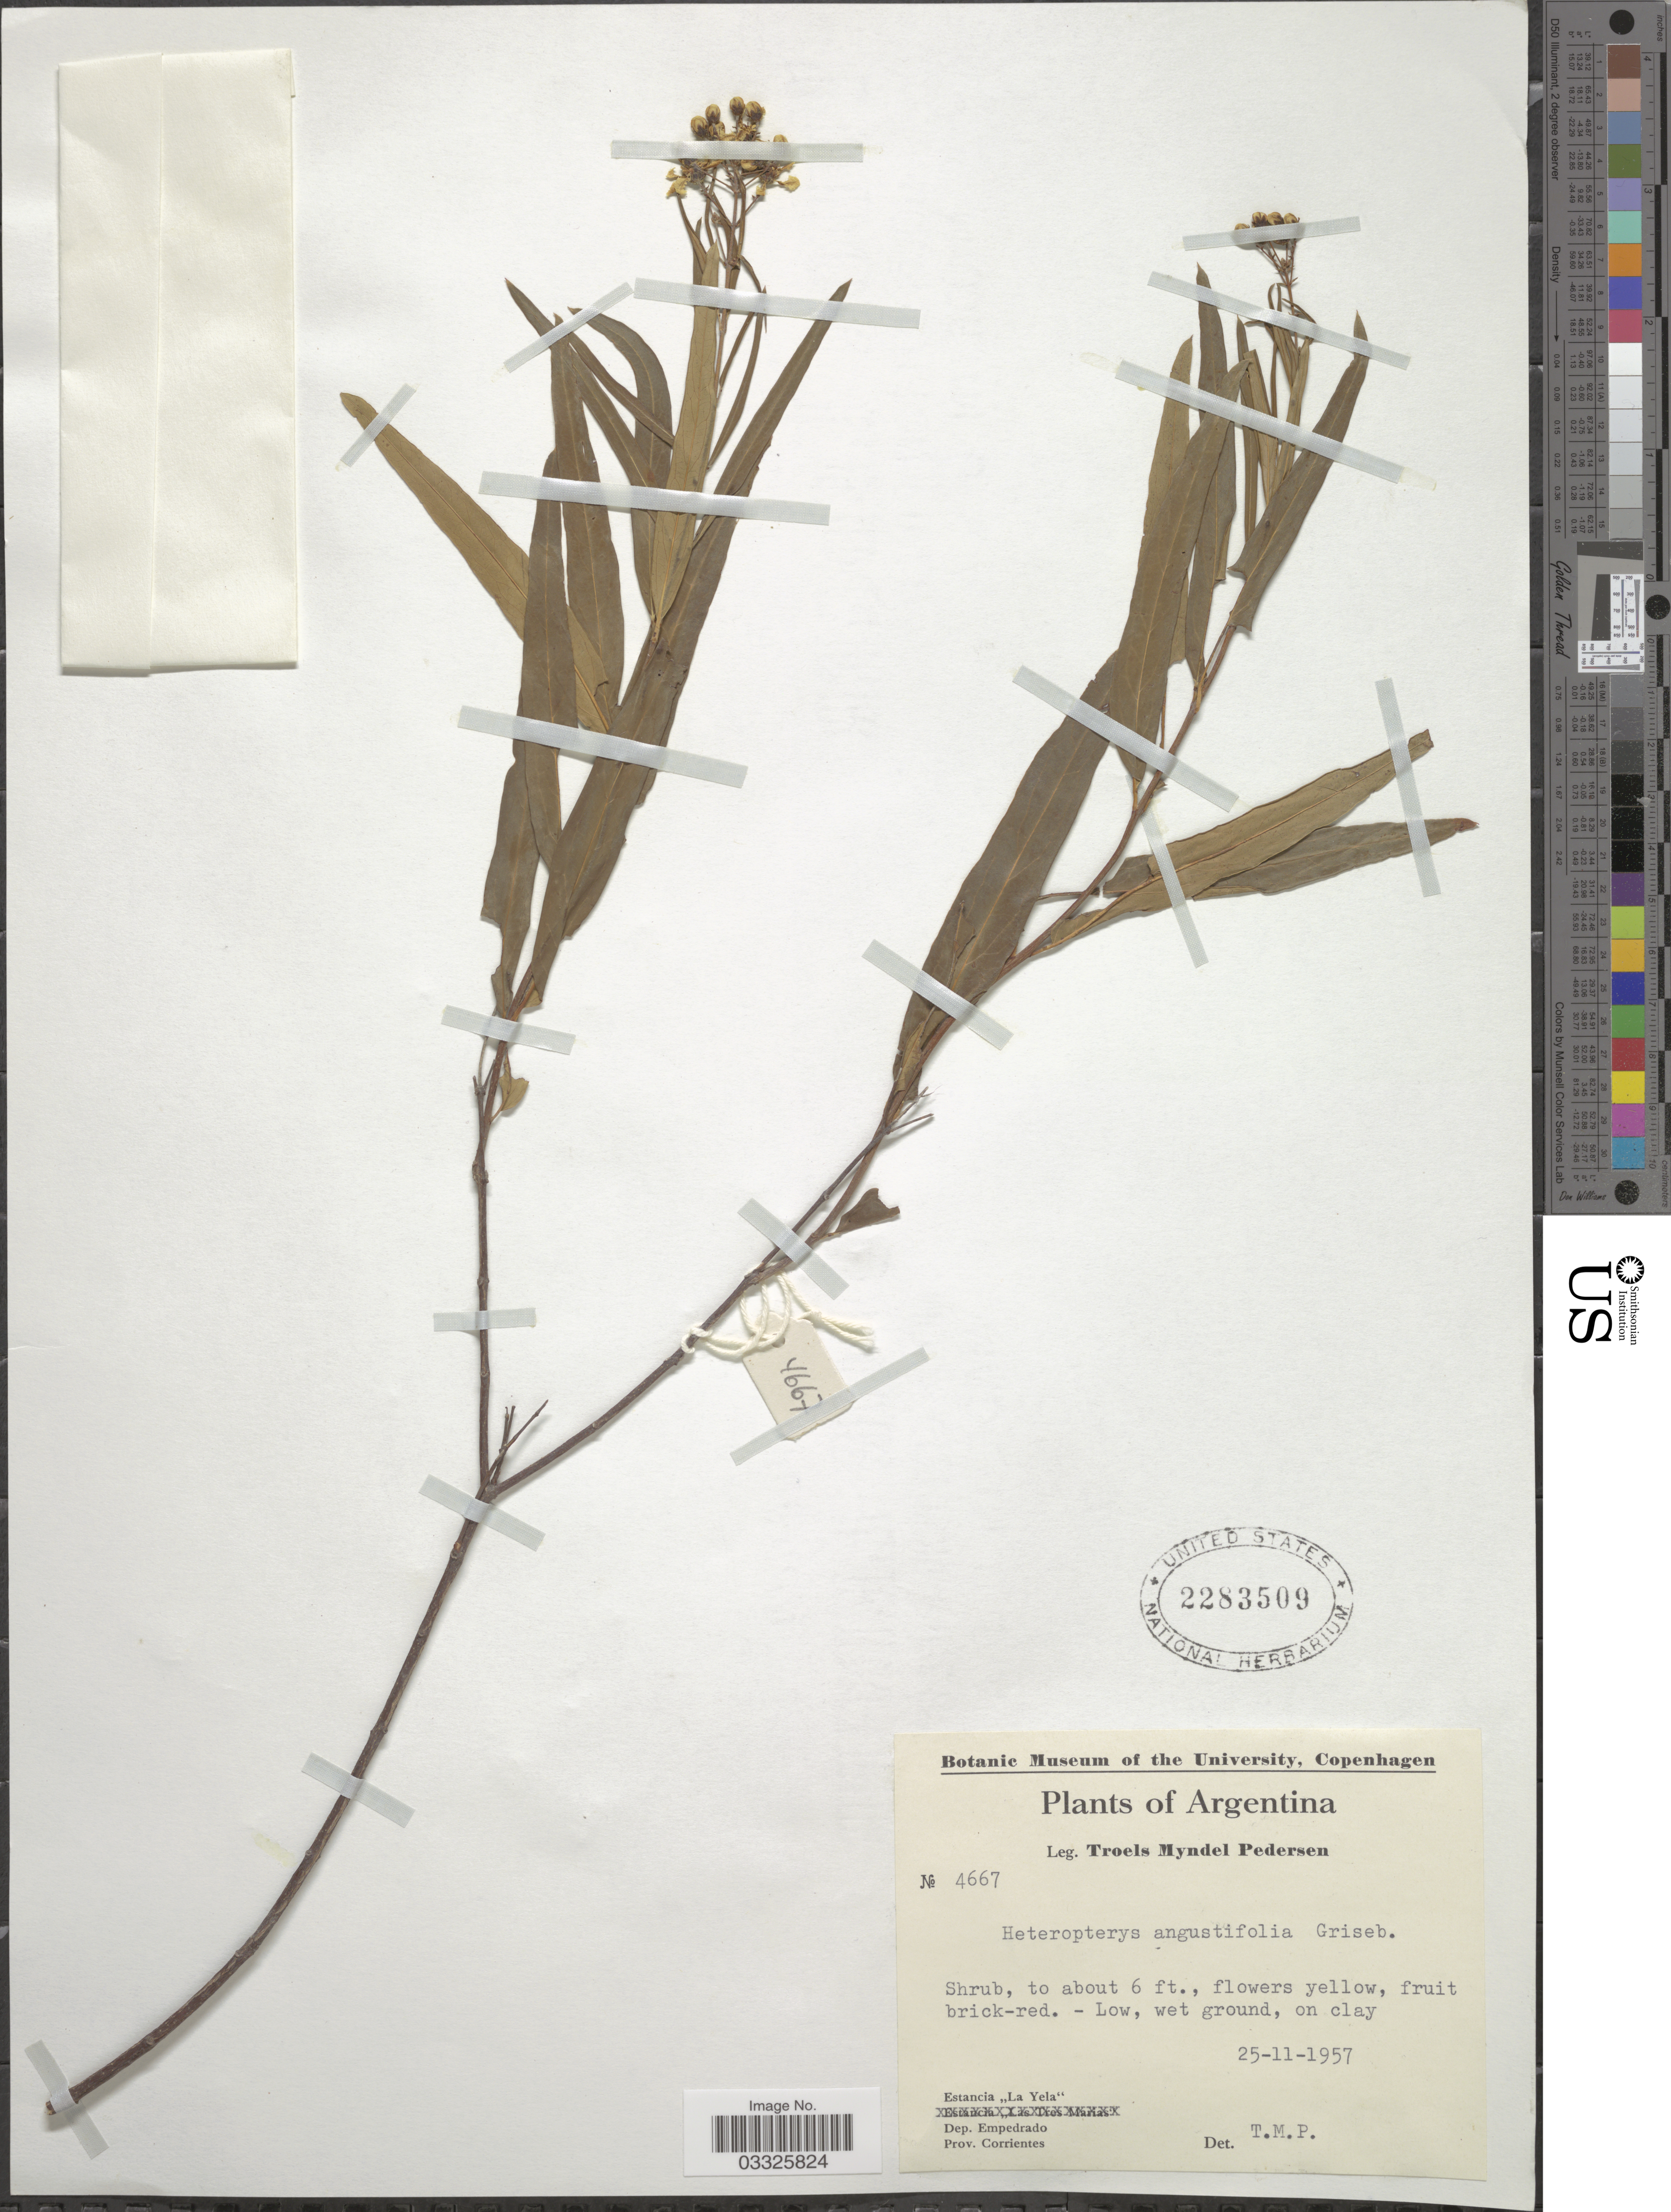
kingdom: Plantae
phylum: Tracheophyta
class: Magnoliopsida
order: Malpighiales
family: Malpighiaceae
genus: Heteropterys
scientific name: Heteropterys angustifolia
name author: Griseb.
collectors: T. Pederson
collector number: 4667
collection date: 1957-11-25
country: Argentina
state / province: Corrientes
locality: Estancia "La Yela". Dep. Empedrado.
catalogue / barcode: US 2283509